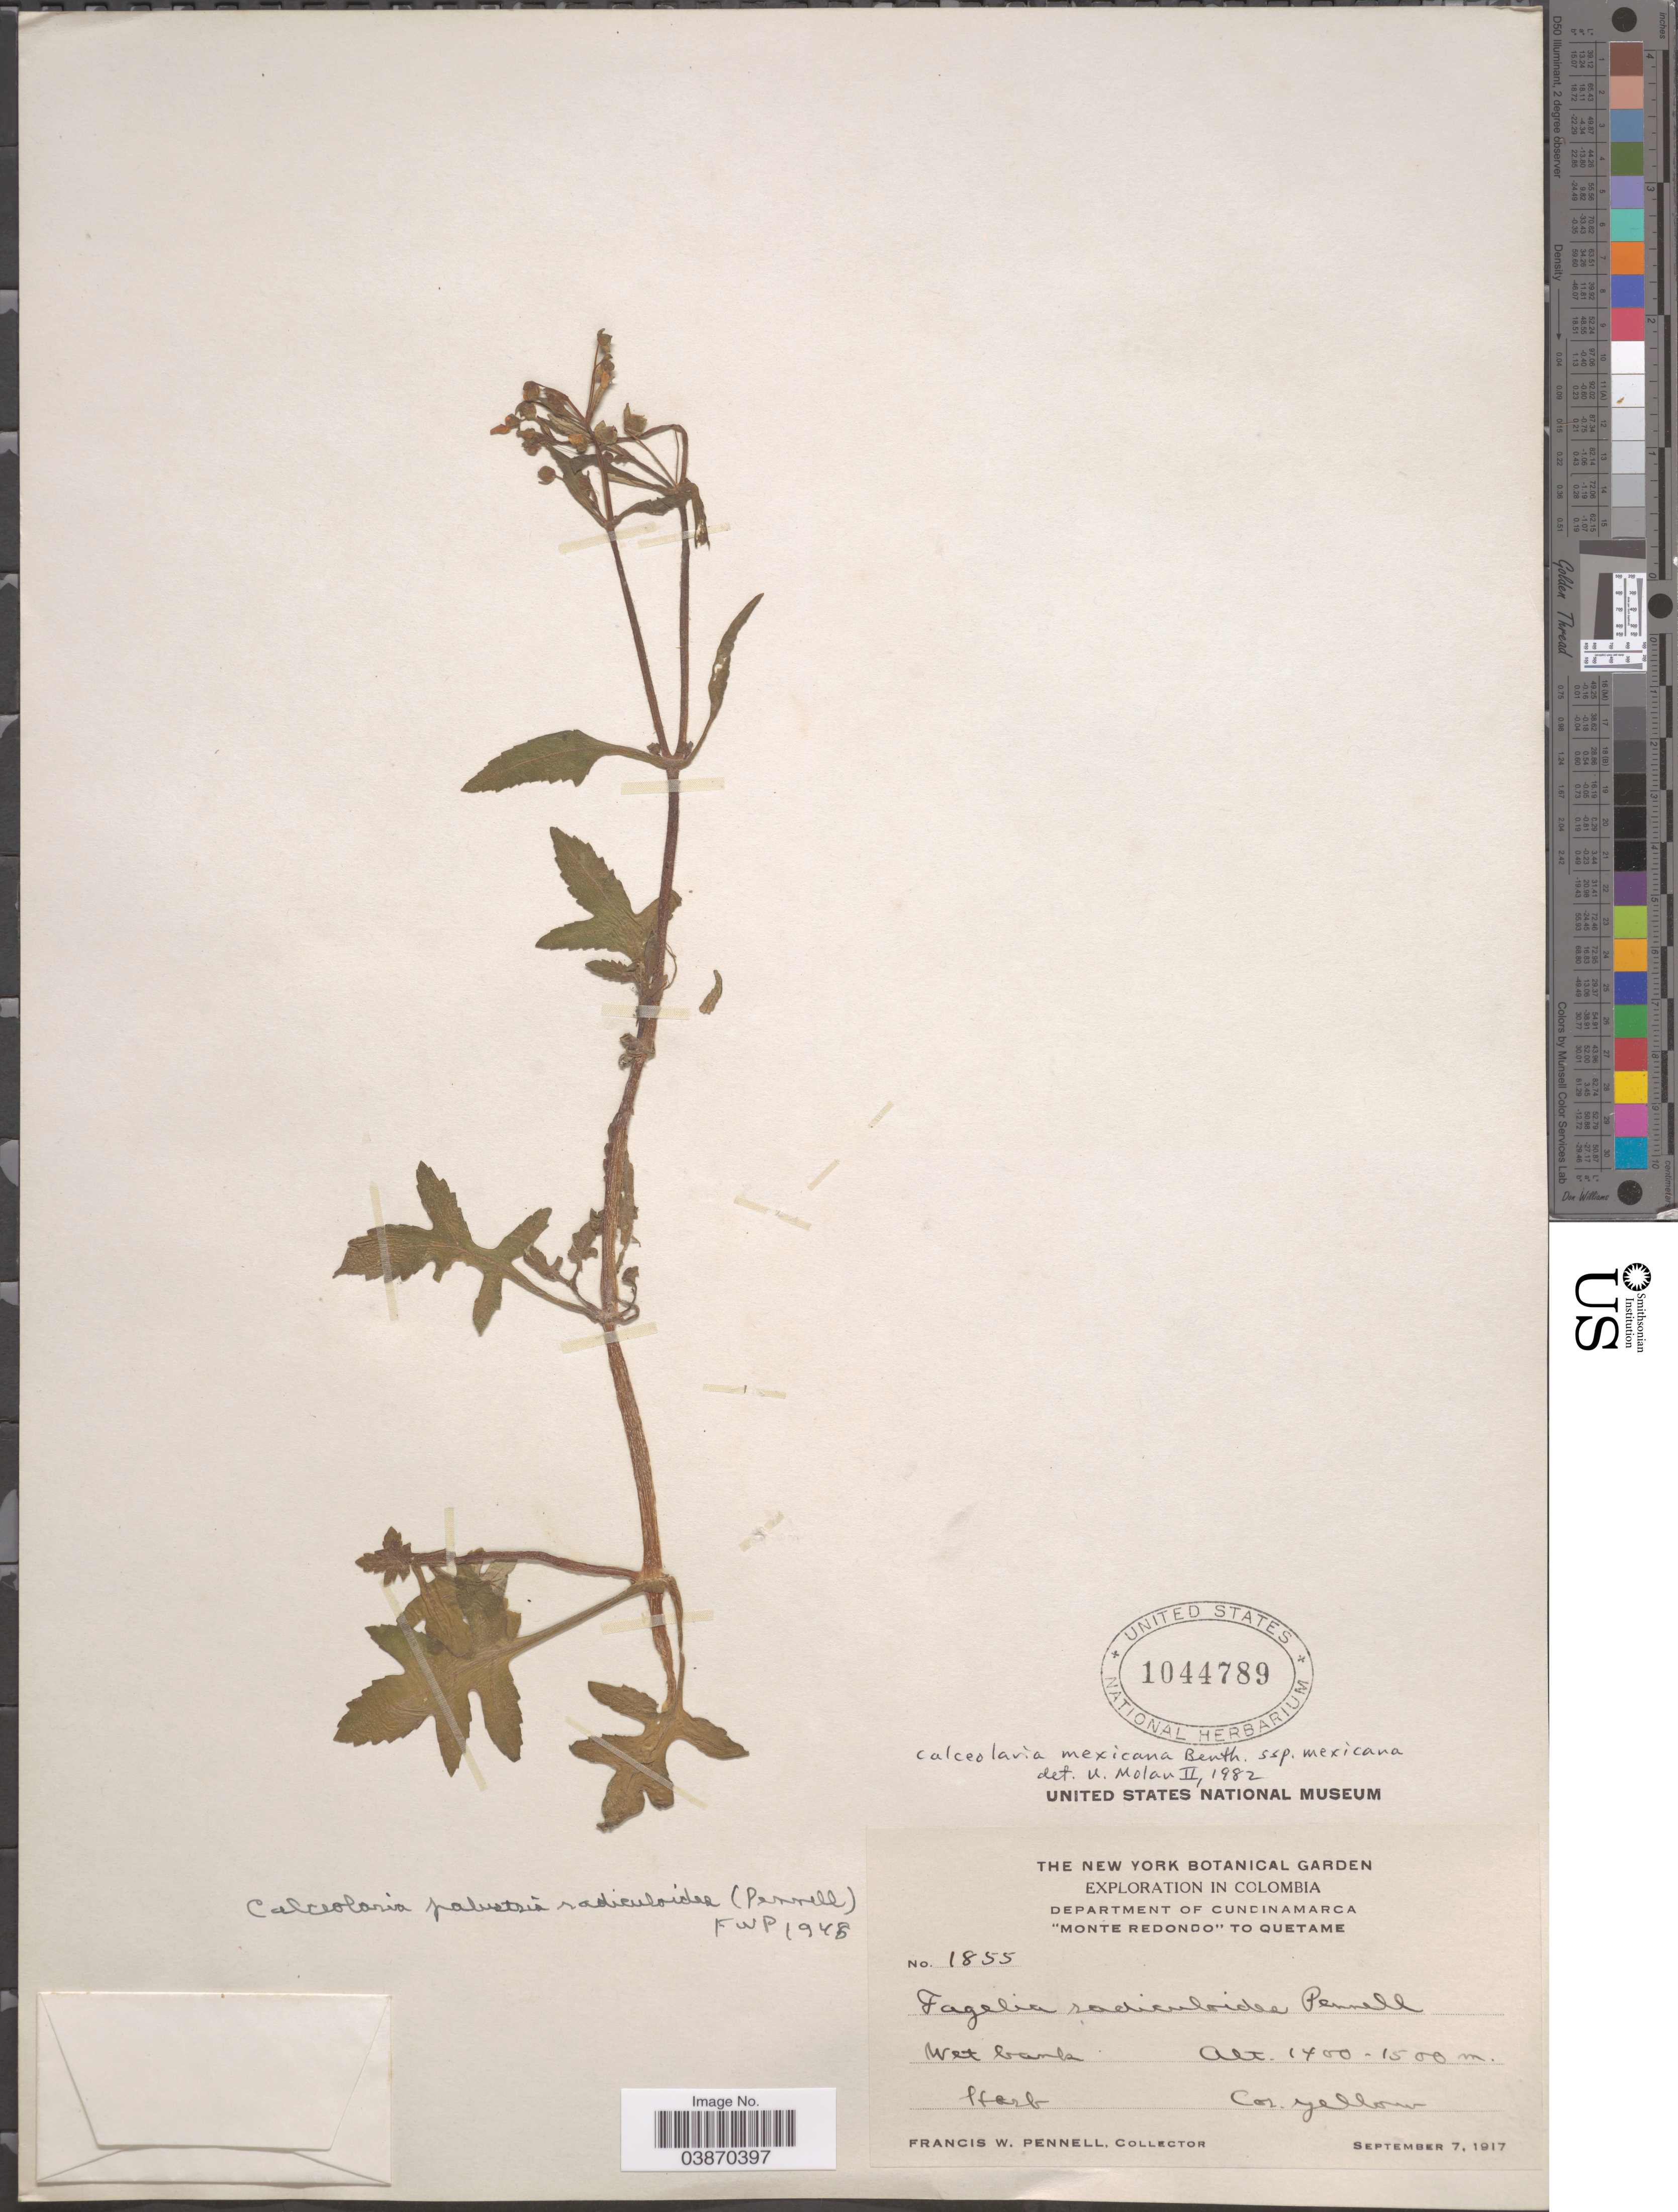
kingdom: Plantae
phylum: Tracheophyta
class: Magnoliopsida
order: Lamiales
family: Calceolariaceae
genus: Calceolaria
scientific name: Calceolaria mexicana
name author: Benth.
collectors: F. W. Pennell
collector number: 1855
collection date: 1917-09-07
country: Colombia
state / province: Cundinamarca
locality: Department of Cundinamarca, 'Monte Redondo' to Quetame.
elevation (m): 1400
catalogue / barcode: US 1044789